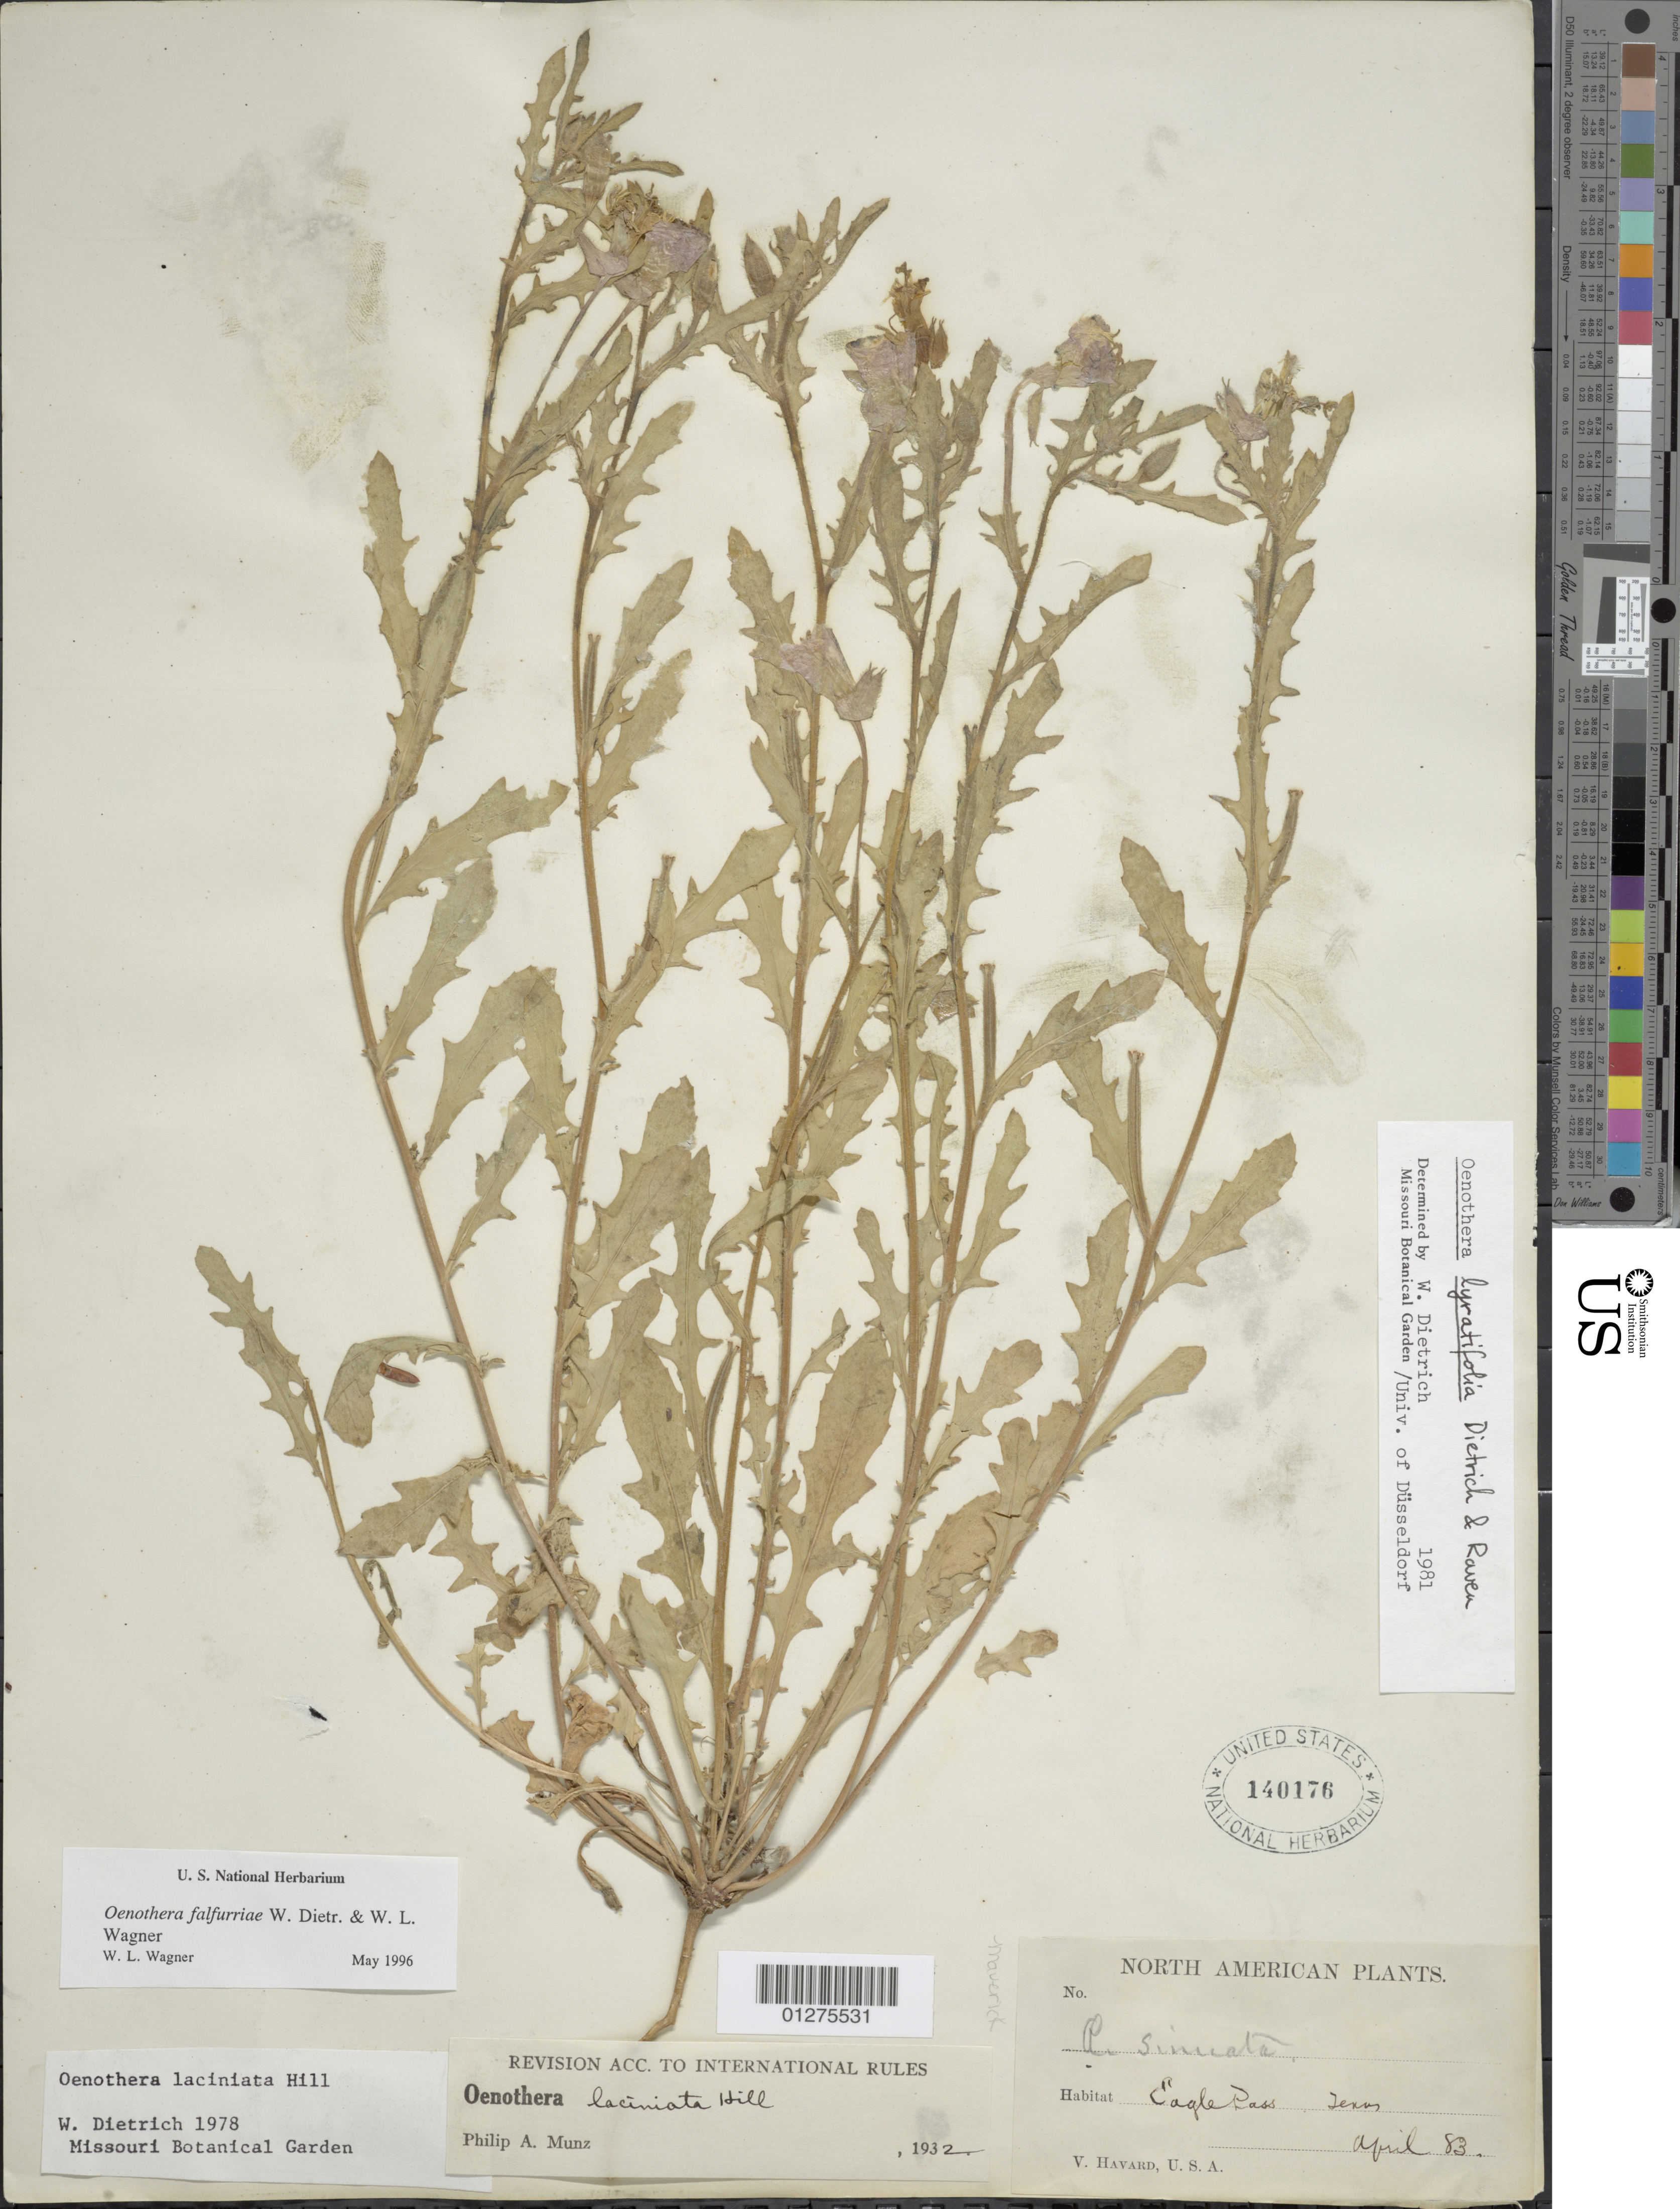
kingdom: Plantae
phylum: Tracheophyta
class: Magnoliopsida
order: Myrtales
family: Onagraceae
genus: Oenothera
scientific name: Oenothera falfurriae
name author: W. Dietr. & W.L. Wagner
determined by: Wagner, W. L., (BOT), Smithsonian Institution - National Museum of Natural History (UNITED STATES)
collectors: V. Havard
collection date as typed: Apr 1883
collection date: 1883-04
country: United States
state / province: Texas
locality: Eagle pass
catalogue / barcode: US 140176